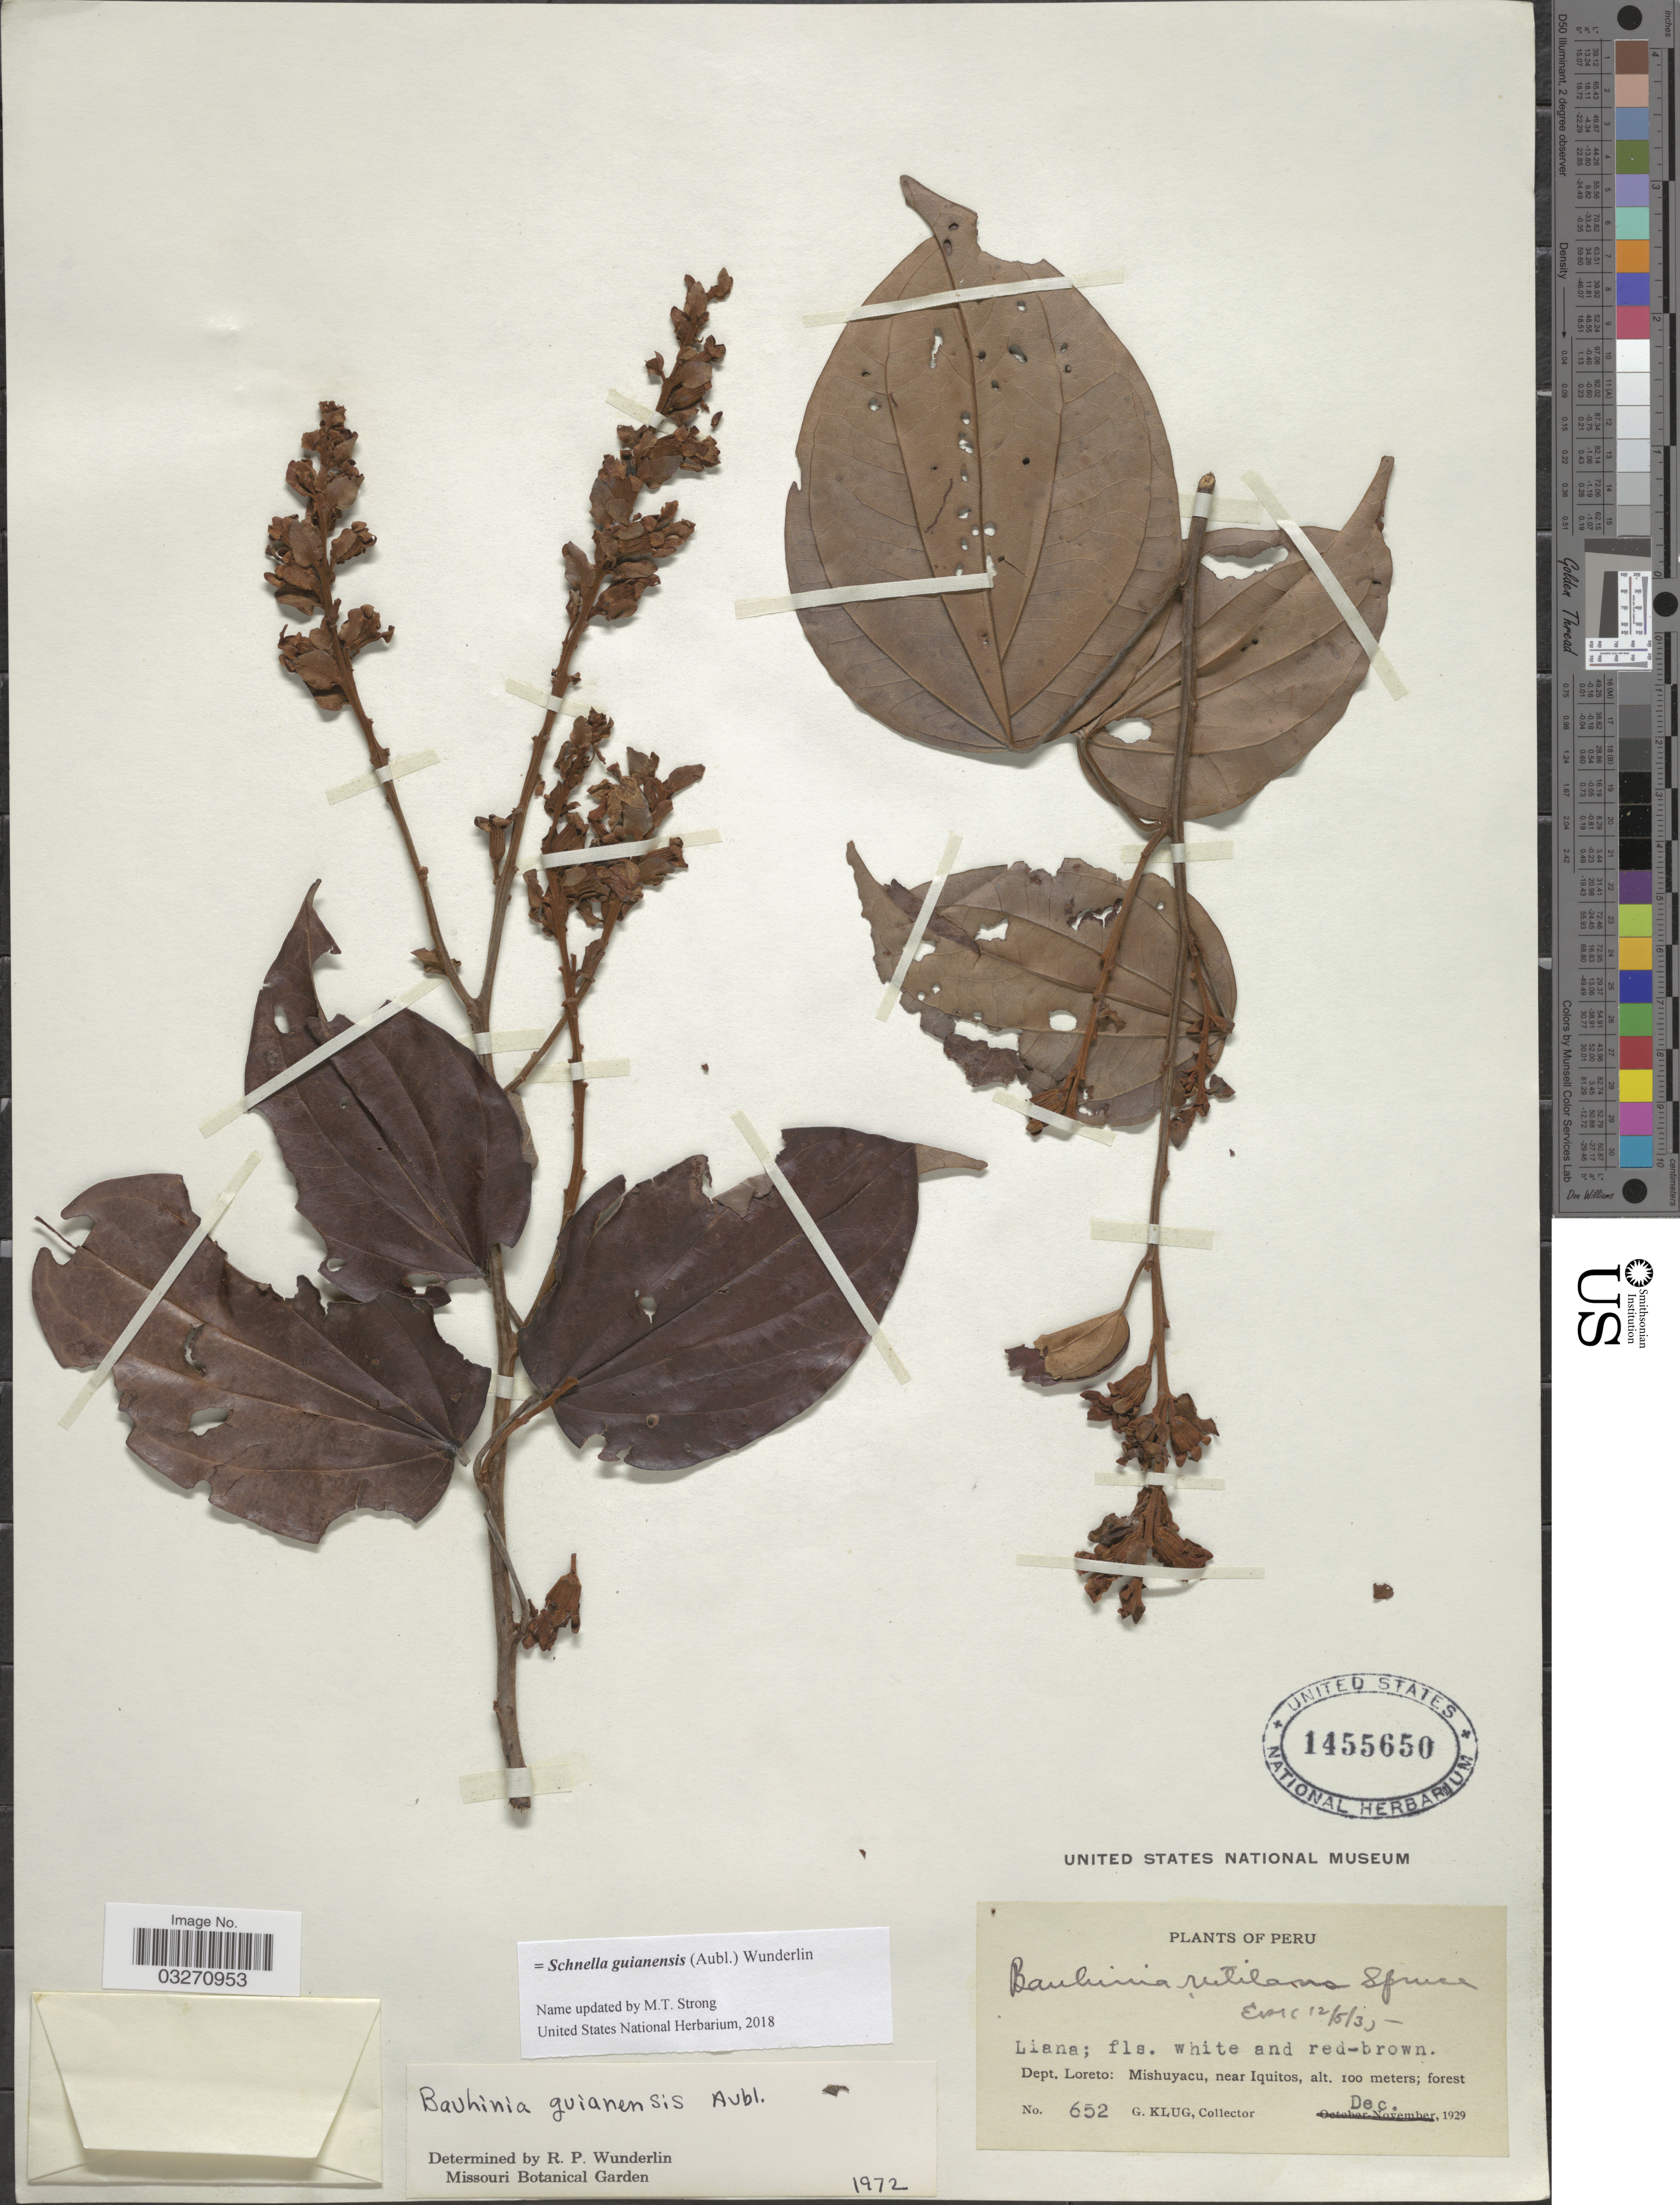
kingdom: Plantae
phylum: Tracheophyta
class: Magnoliopsida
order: Fabales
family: Fabaceae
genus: Schnella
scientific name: Schnella guianensis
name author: (Aubl.) Wunderlin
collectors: G. Klug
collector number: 652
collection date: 1929-12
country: Peru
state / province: Loreto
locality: Dept. Loreto: Mishuyacu, near Iquitos.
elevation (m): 100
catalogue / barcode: US 1455650